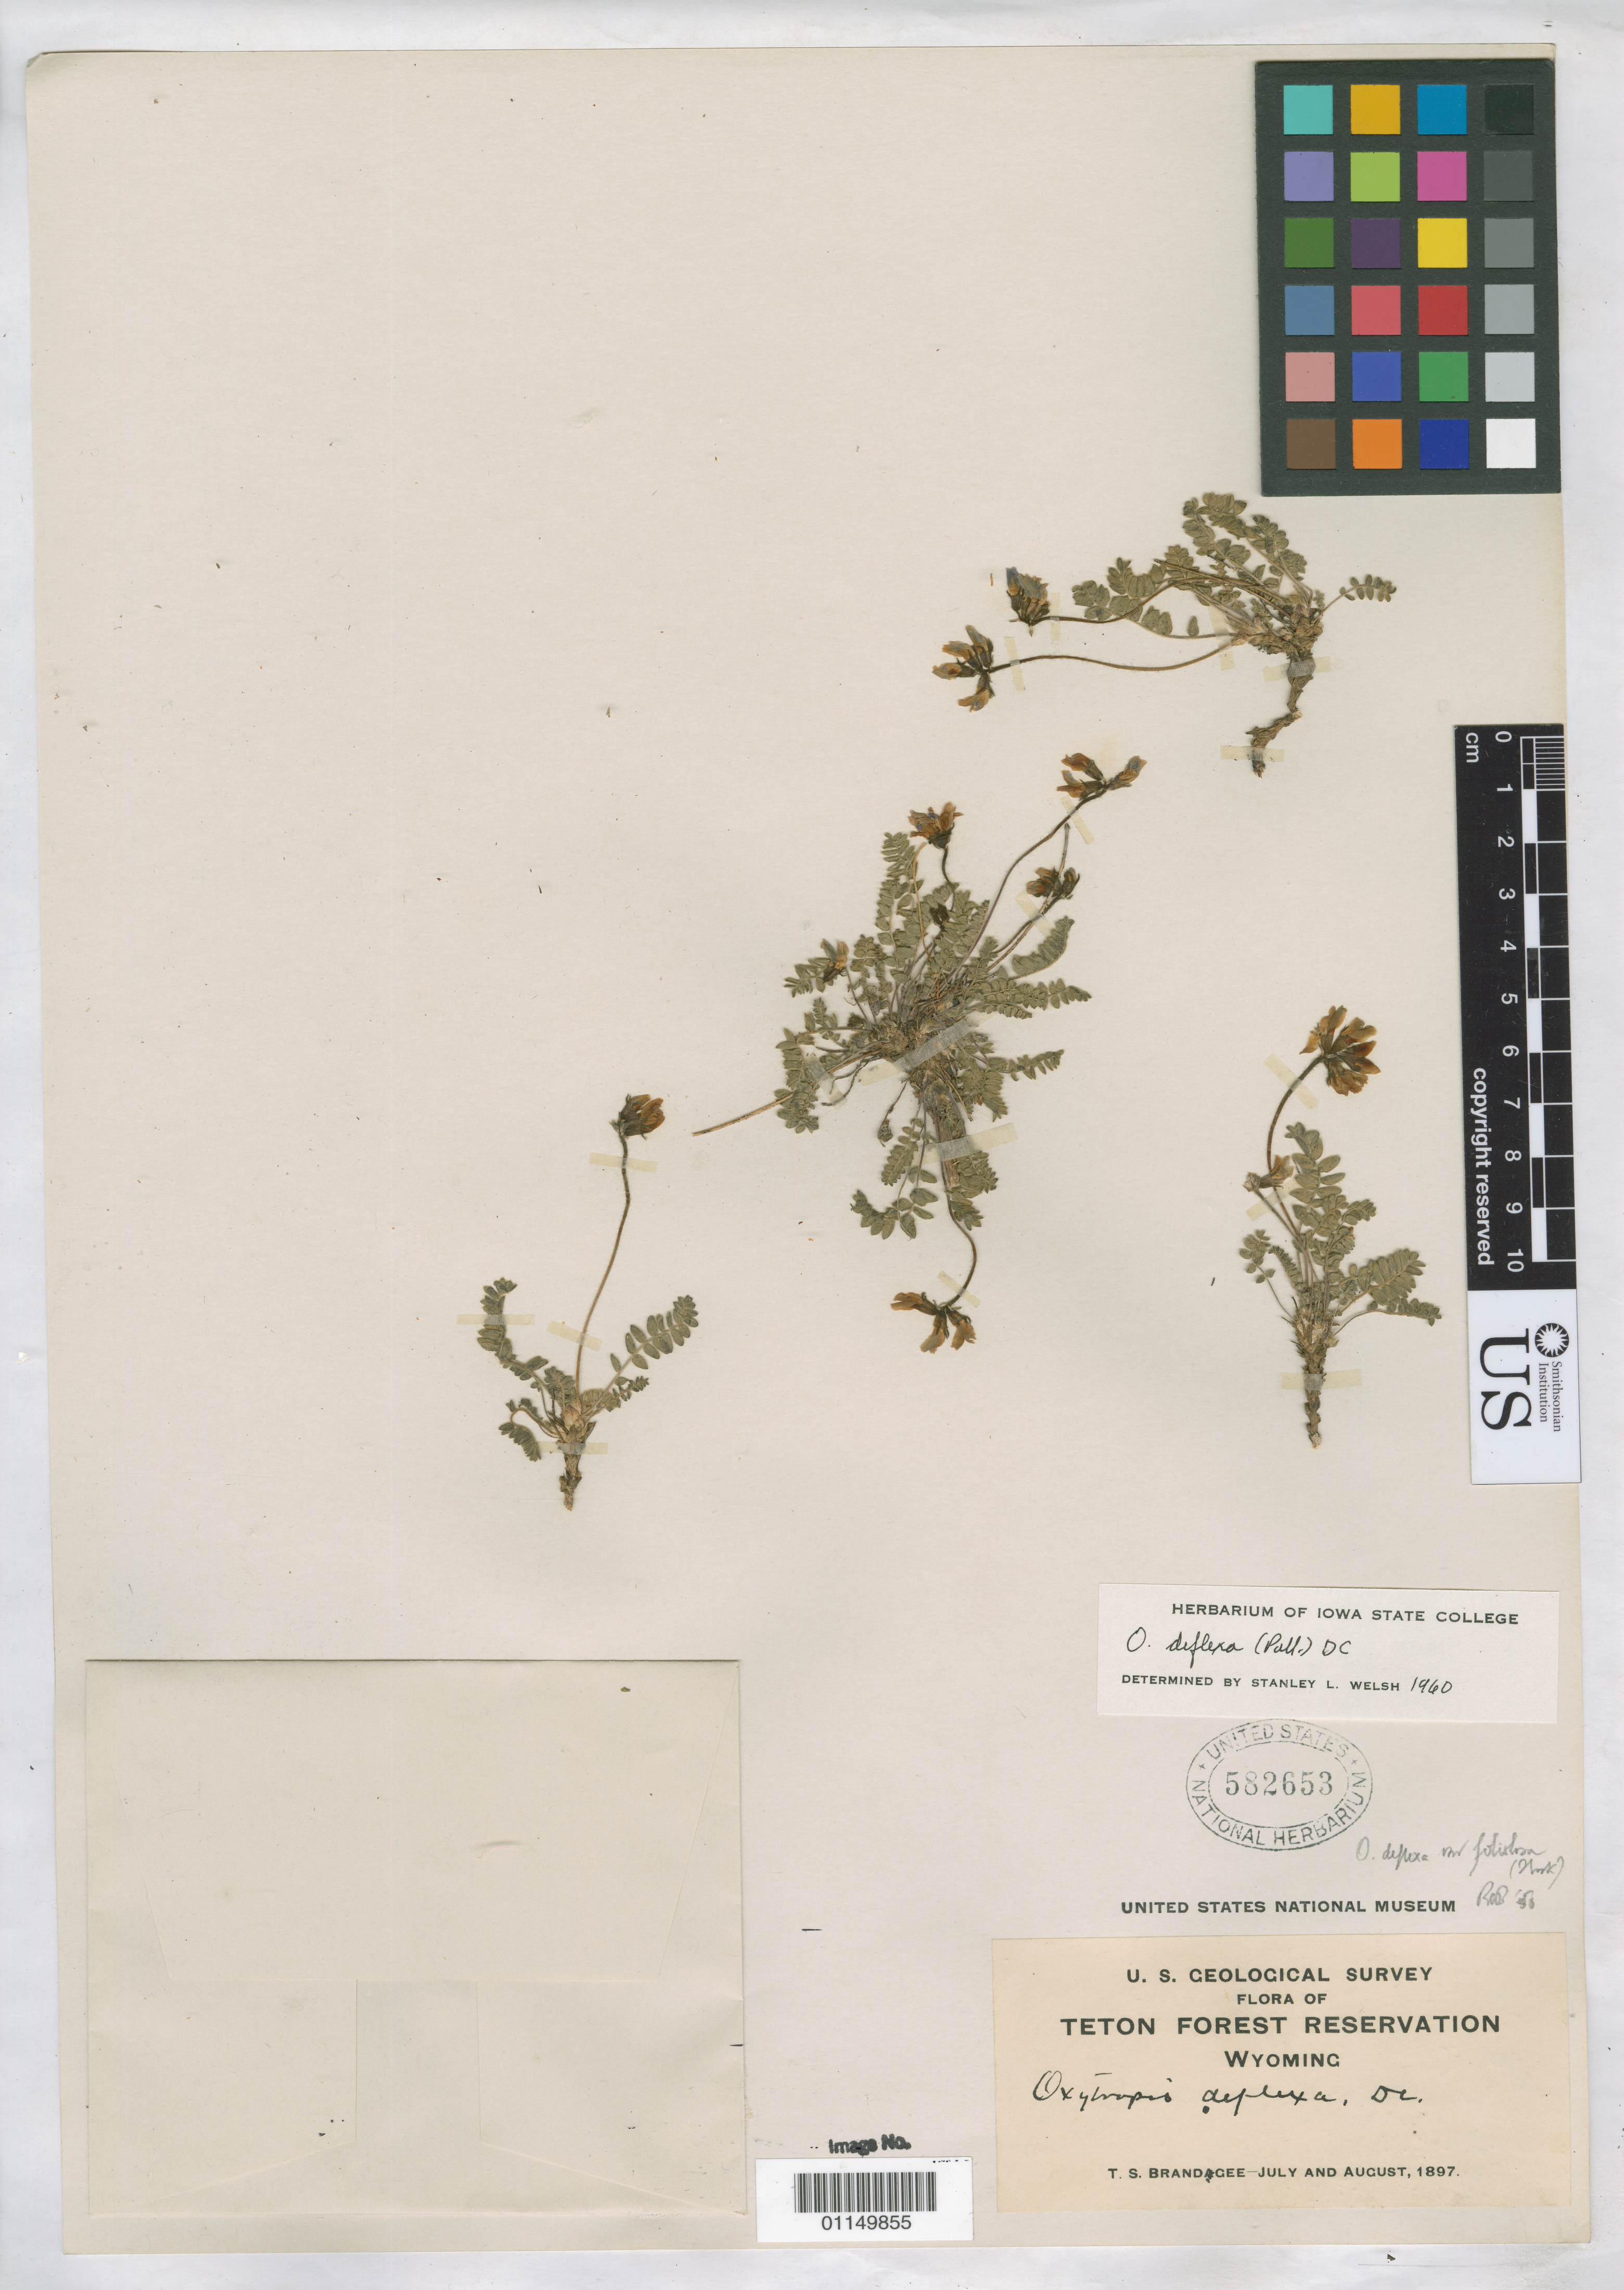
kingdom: Plantae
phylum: Tracheophyta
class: Magnoliopsida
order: Fabales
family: Fabaceae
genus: Oxytropis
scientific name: Oxytropis deflexa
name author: (Pall.) DC.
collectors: T. S. Brandegee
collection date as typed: Jul 1897 to -- Aug 1897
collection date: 1897-07/1897-08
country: United States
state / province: Wyoming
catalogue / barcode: US 582653